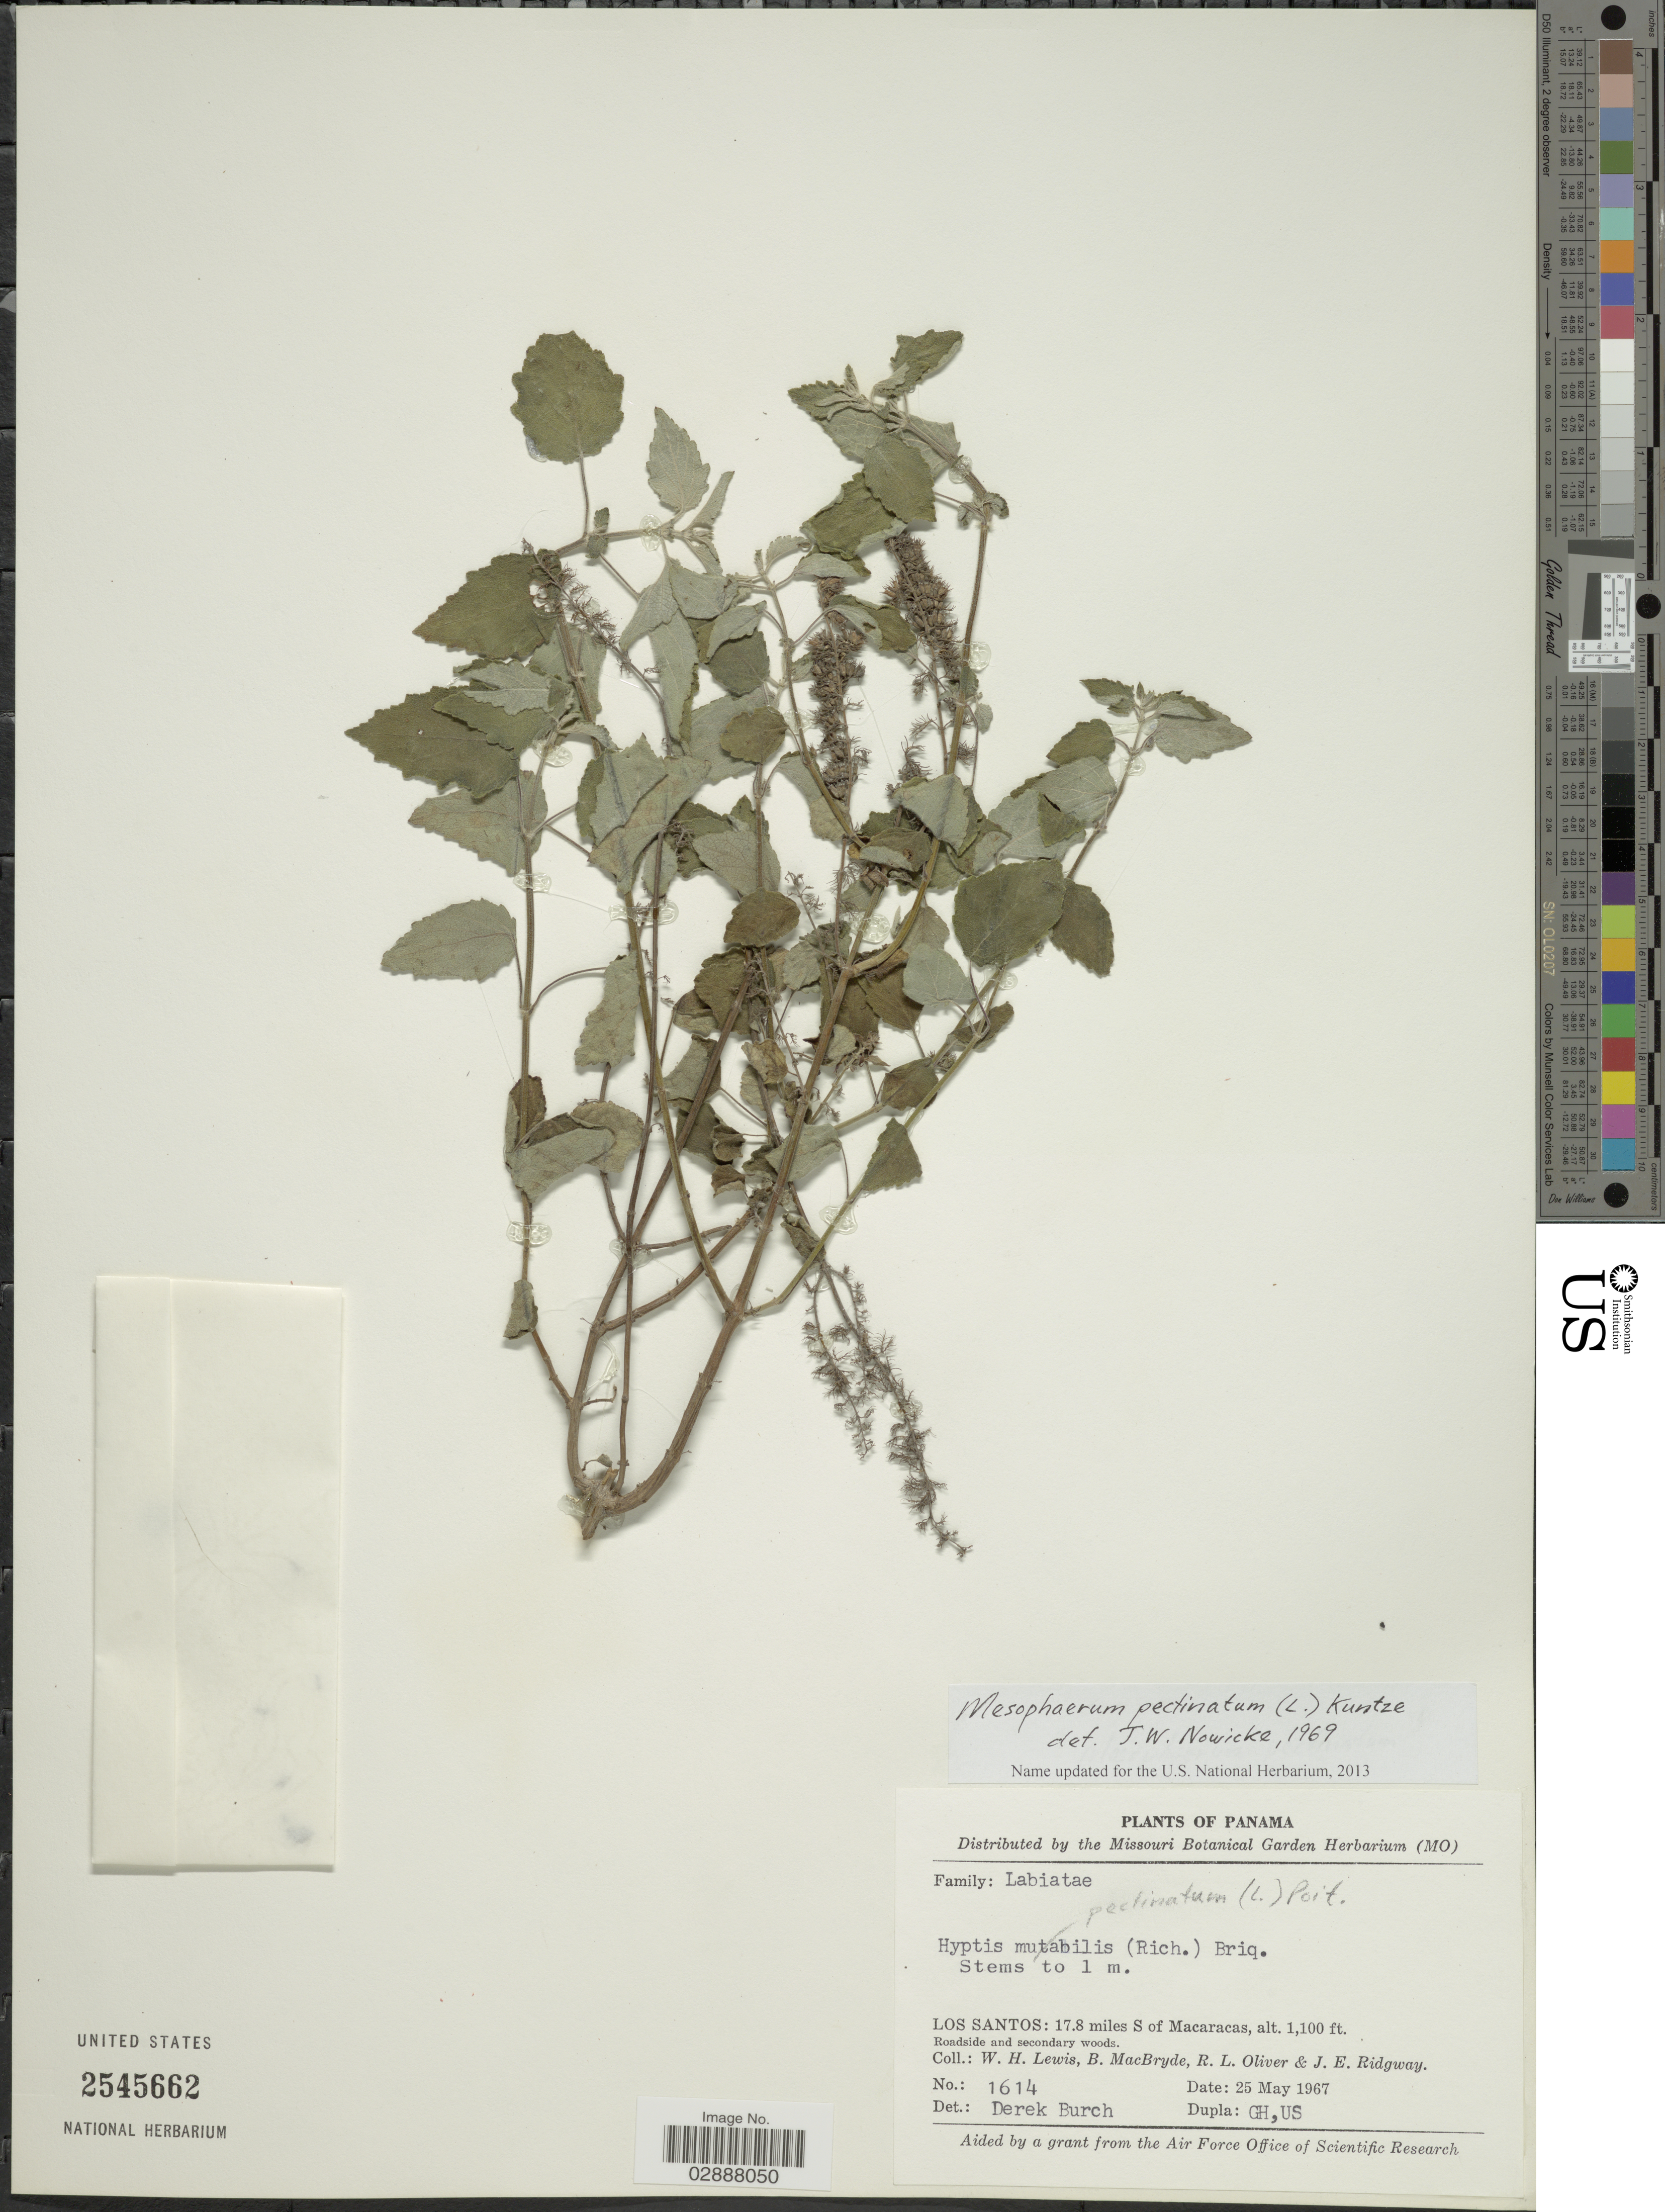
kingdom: Plantae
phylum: Tracheophyta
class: Magnoliopsida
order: Lamiales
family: Lamiaceae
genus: Mesosphaerum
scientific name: Mesosphaerum pectinatum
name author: (L.) Kuntze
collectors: W. H. Lewis, B. MacBryde, R. Oliver & J. Ridgway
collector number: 1614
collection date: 1967-05-25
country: Panama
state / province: Los Santos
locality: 17.8 miles S of Macaracas.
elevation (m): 335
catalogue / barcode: US 2545662